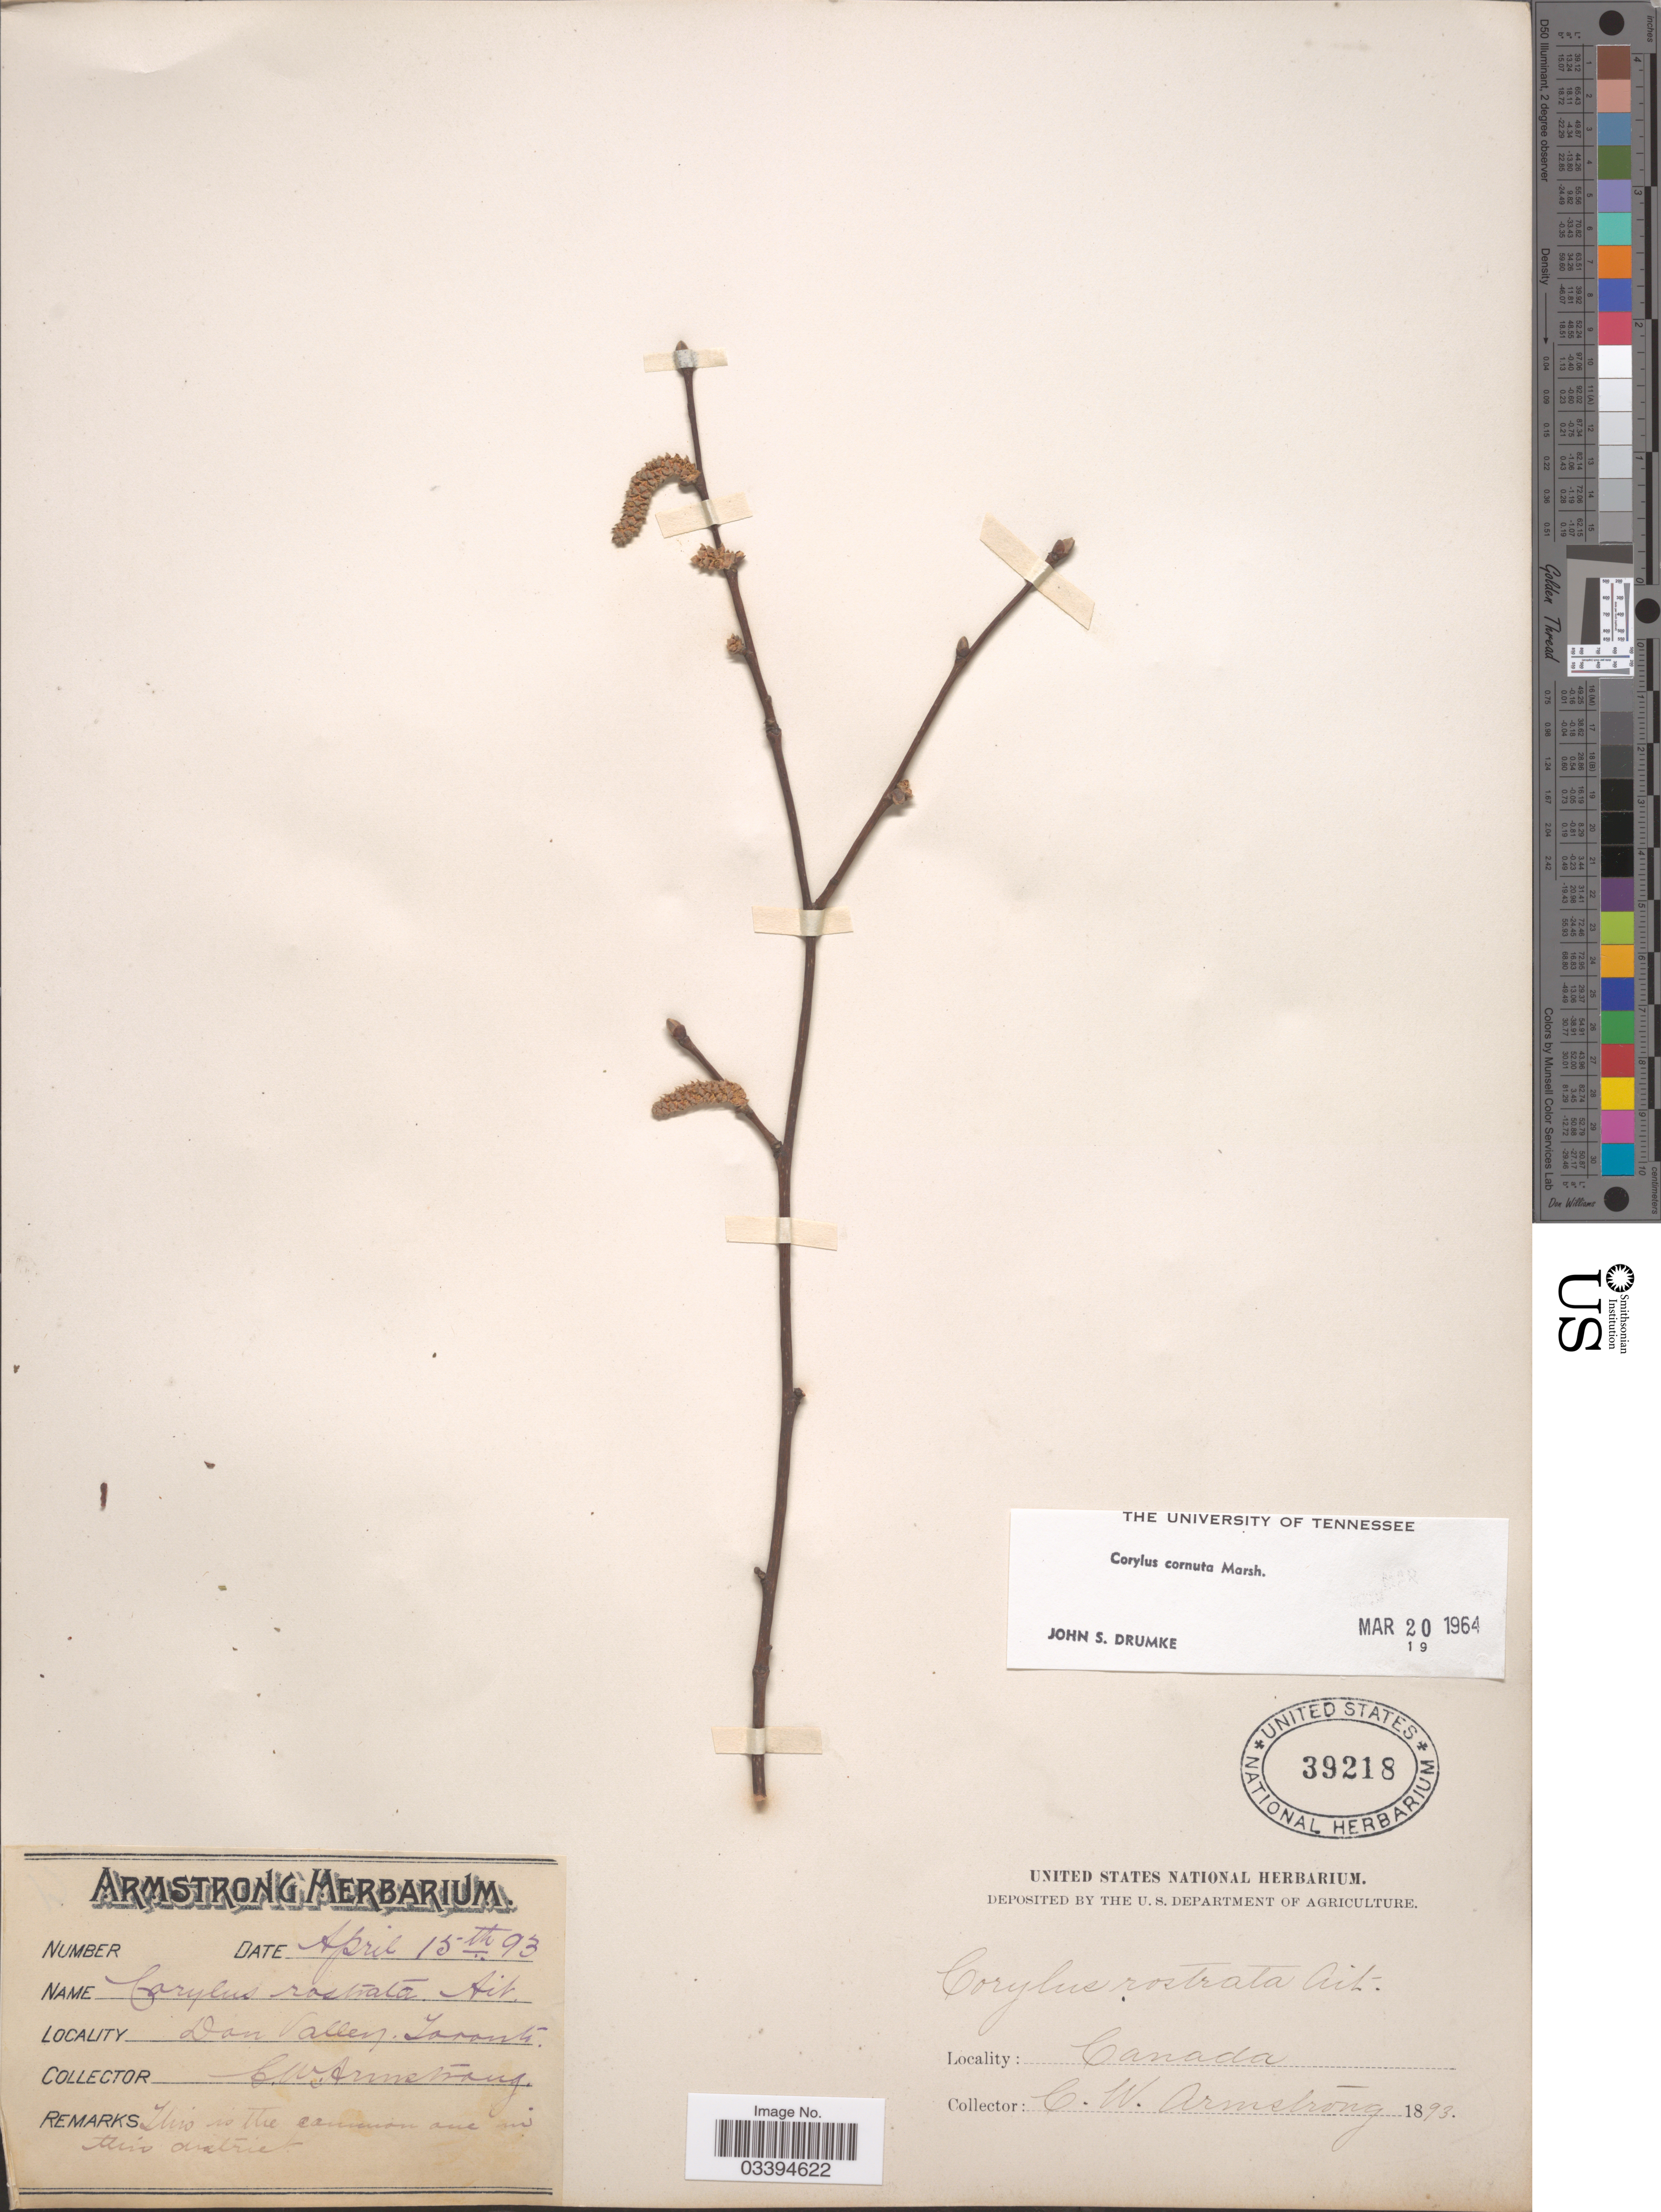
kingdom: Plantae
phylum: Tracheophyta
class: Magnoliopsida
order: Fagales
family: Betulaceae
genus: Corylus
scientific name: Corylus cornuta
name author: Marshall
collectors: C. W. Armstrong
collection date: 1893-04-15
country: Canada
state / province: Ontario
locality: Don Valley Toronto.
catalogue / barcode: US 39218